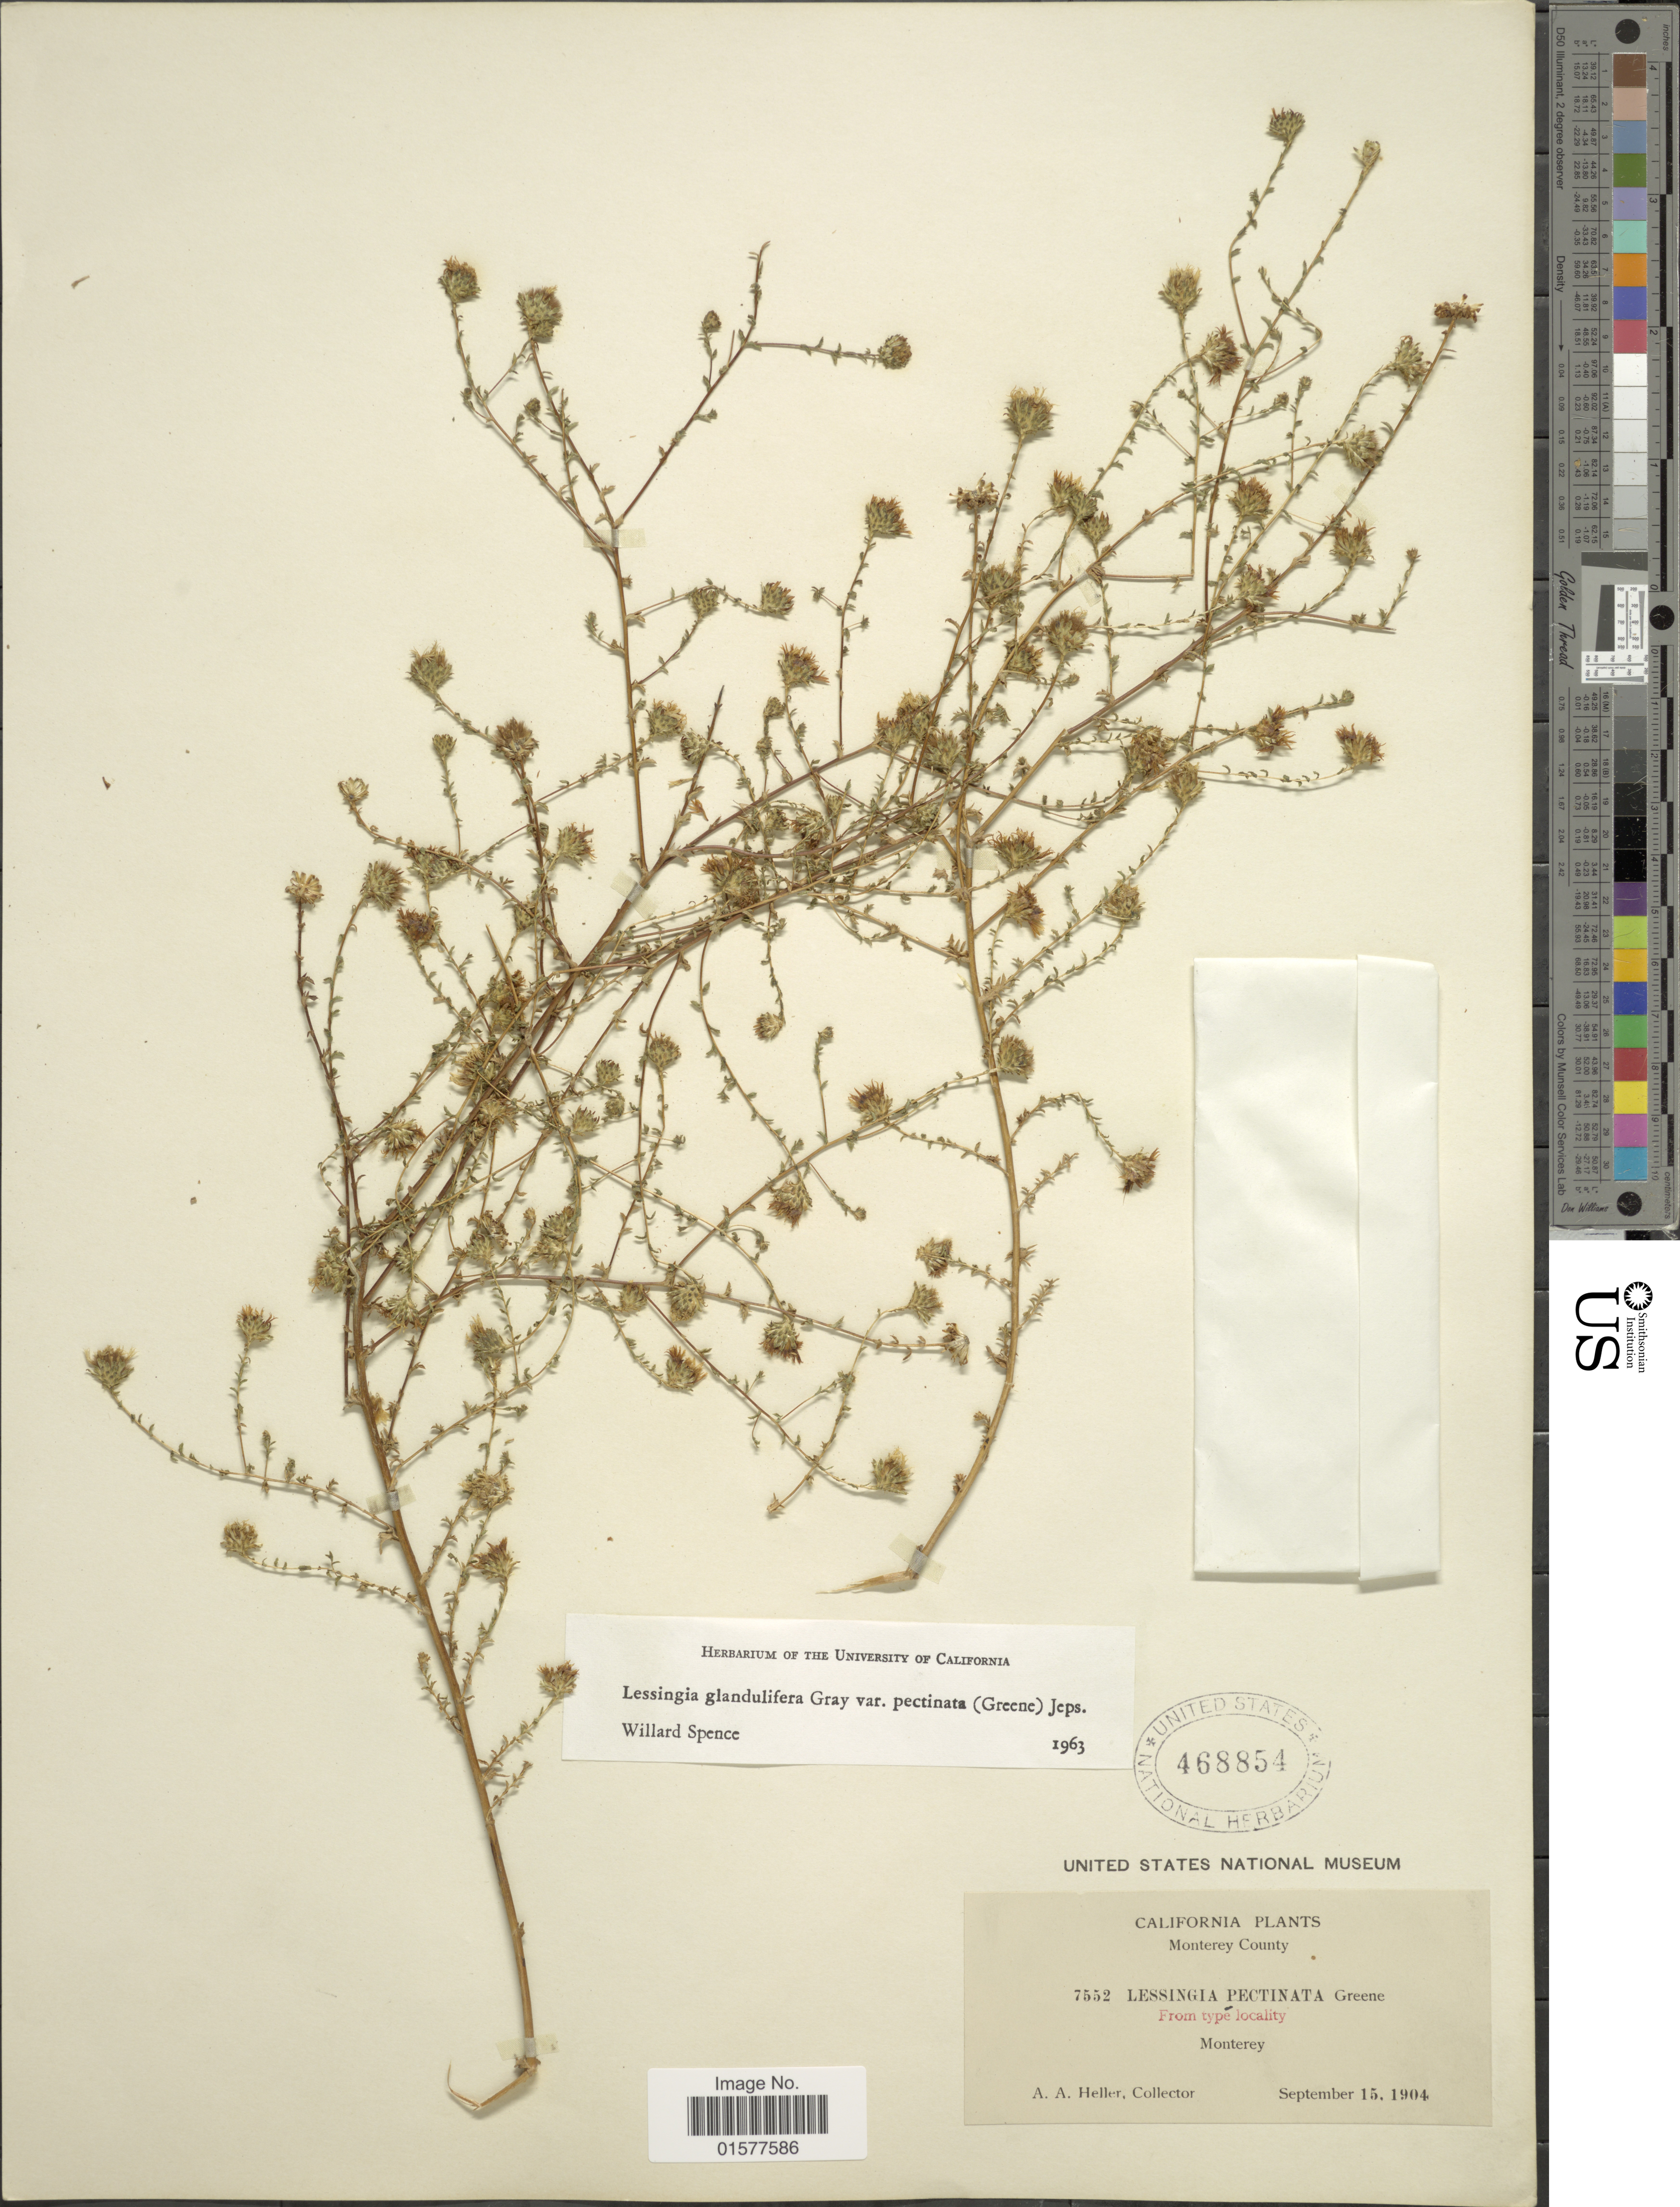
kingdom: Plantae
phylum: Tracheophyta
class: Magnoliopsida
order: Asterales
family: Asteraceae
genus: Lessingia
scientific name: Lessingia glandulifera var. pectinata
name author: A. Gray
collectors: A. A. Heller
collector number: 7552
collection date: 1904-09-15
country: United States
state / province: California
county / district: Monterey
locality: Monterey County, From type locality, Monterey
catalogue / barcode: US 468854